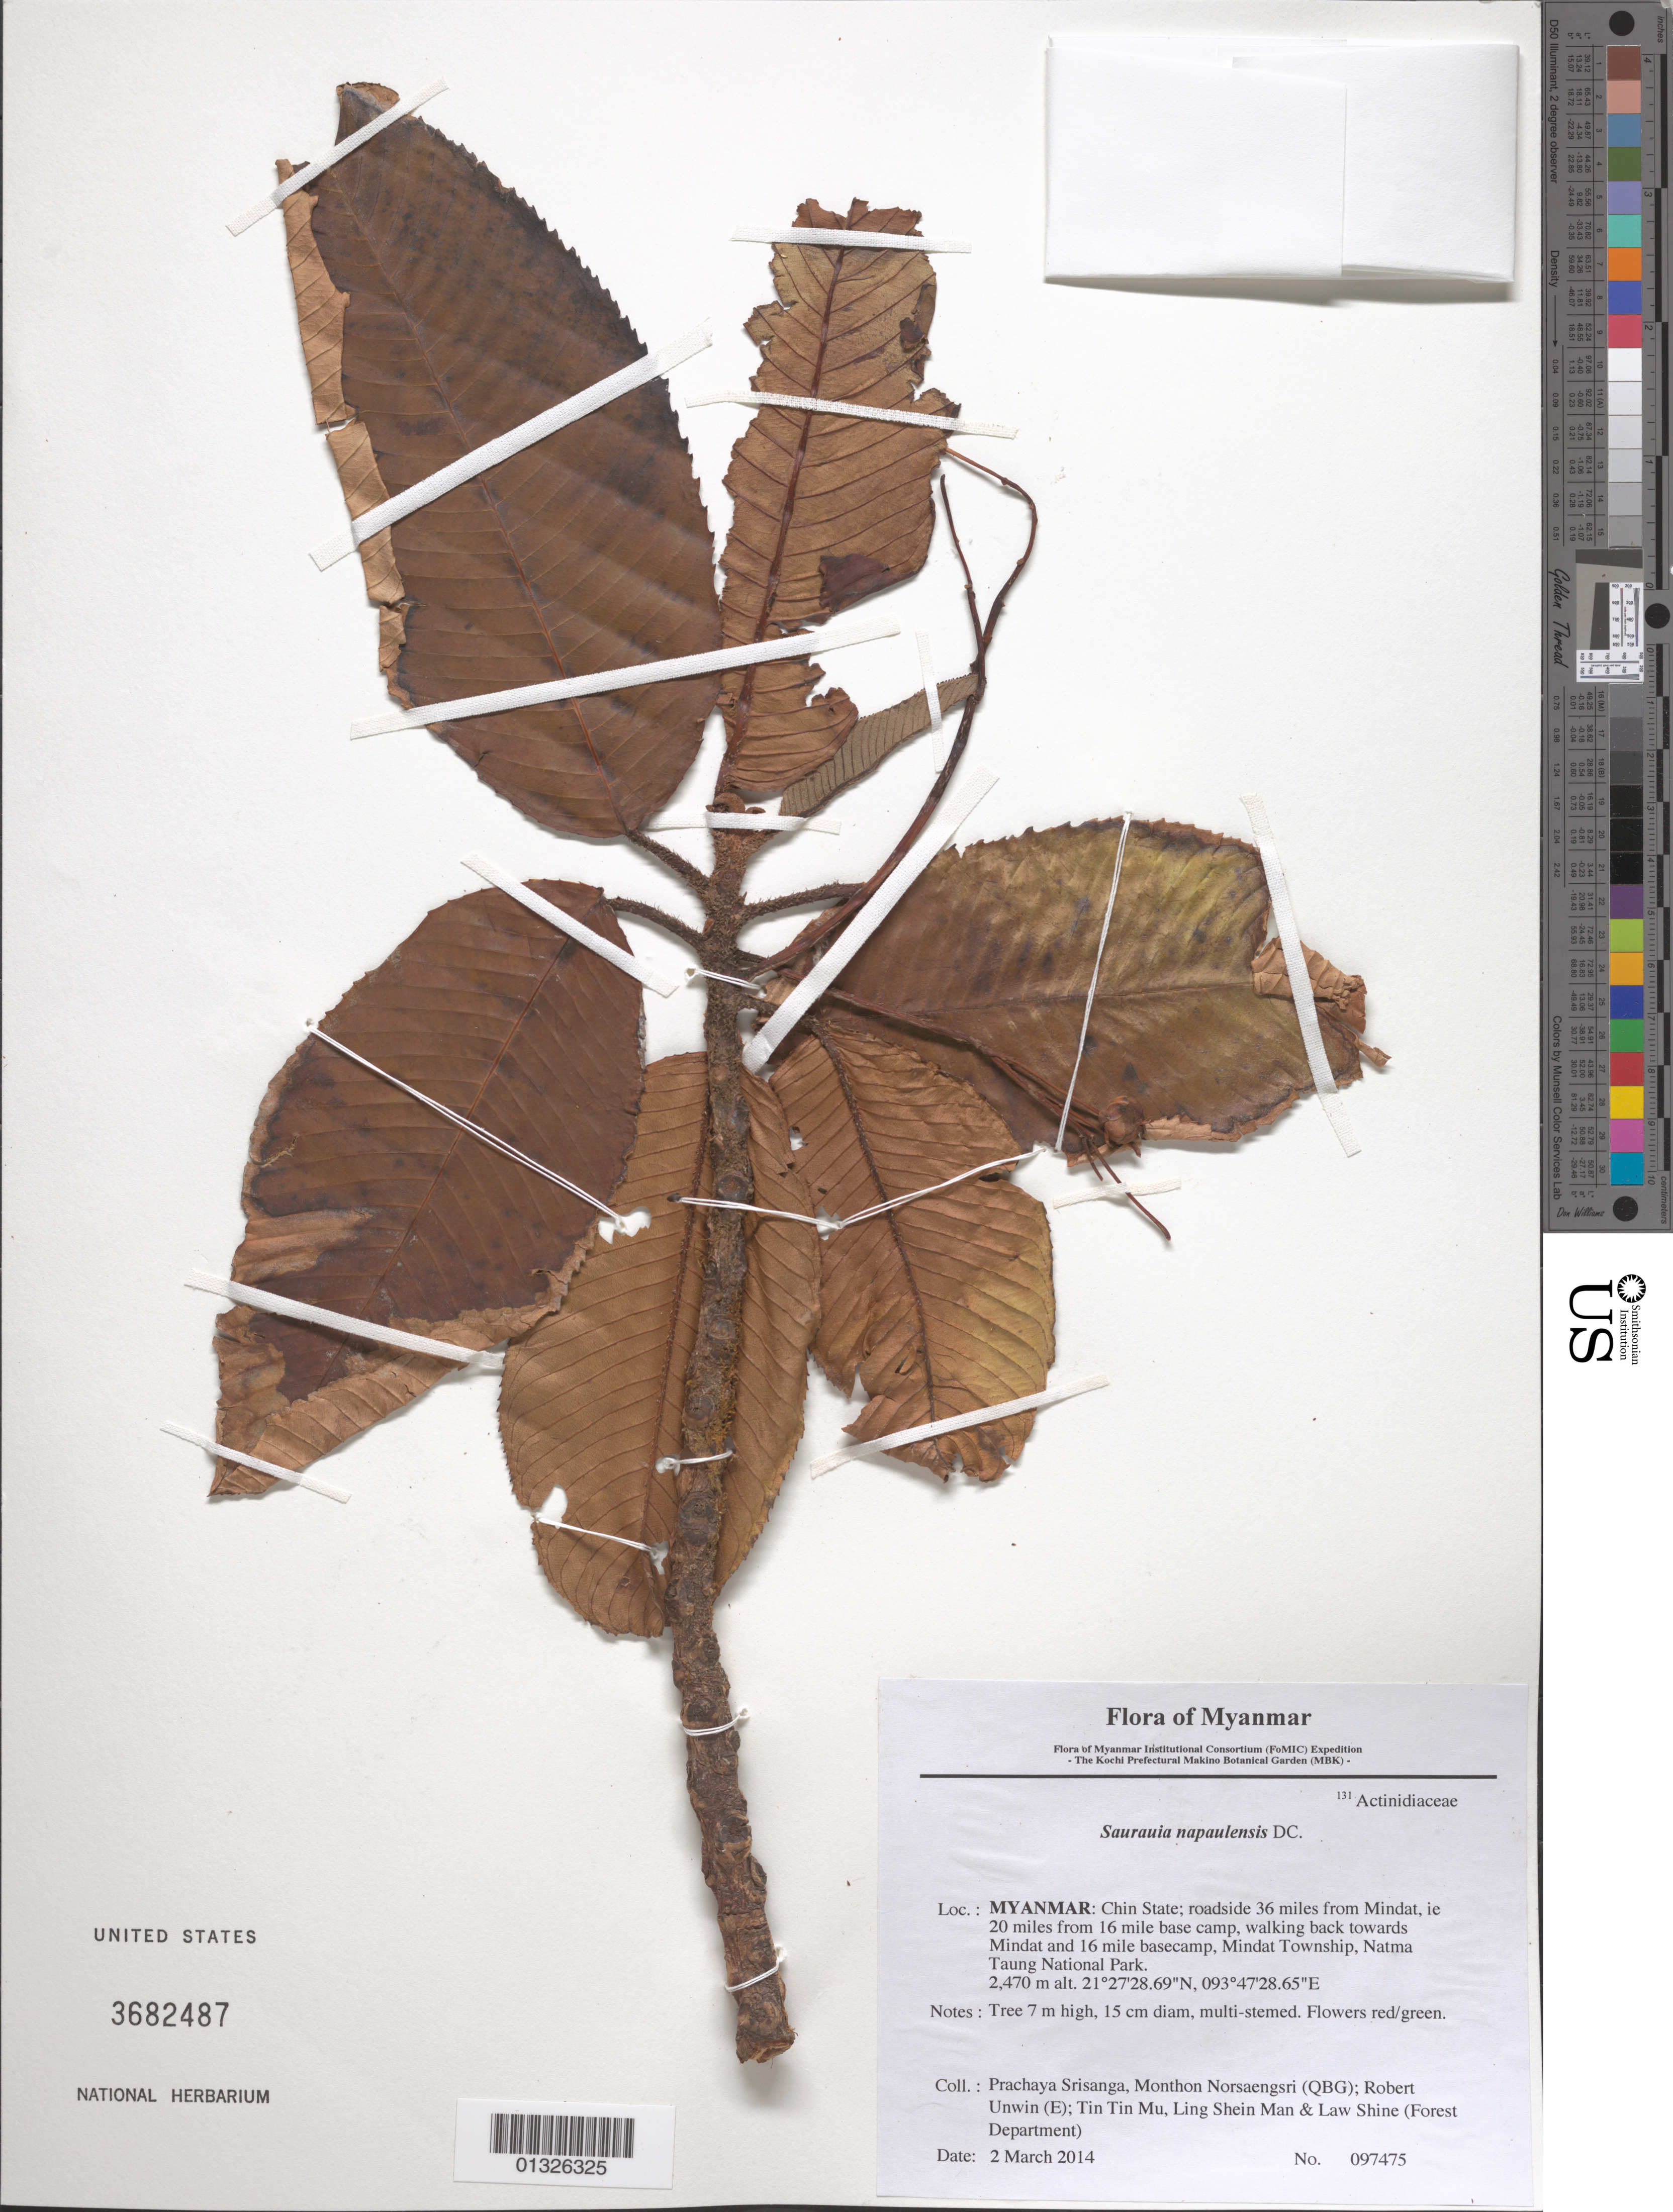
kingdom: Plantae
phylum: Tracheophyta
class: Magnoliopsida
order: Ericales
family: Actinidiaceae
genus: Saurauia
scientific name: Saurauia napaulensis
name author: DC.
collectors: P. Srisanga, M. Norsaengsri, R. Unwin, Tin Tin Mu, Ling Shein Man & L. Shine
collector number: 97475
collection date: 2014-03-02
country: Myanmar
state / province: Chin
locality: Roadside 36 miles from Mindat, ie 20 miles from 16 mile base camp, walking back towards Mindat and 16 mile basecamp, Mindat Township, Natma Taung National Park.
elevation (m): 2470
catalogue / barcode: US 3682487